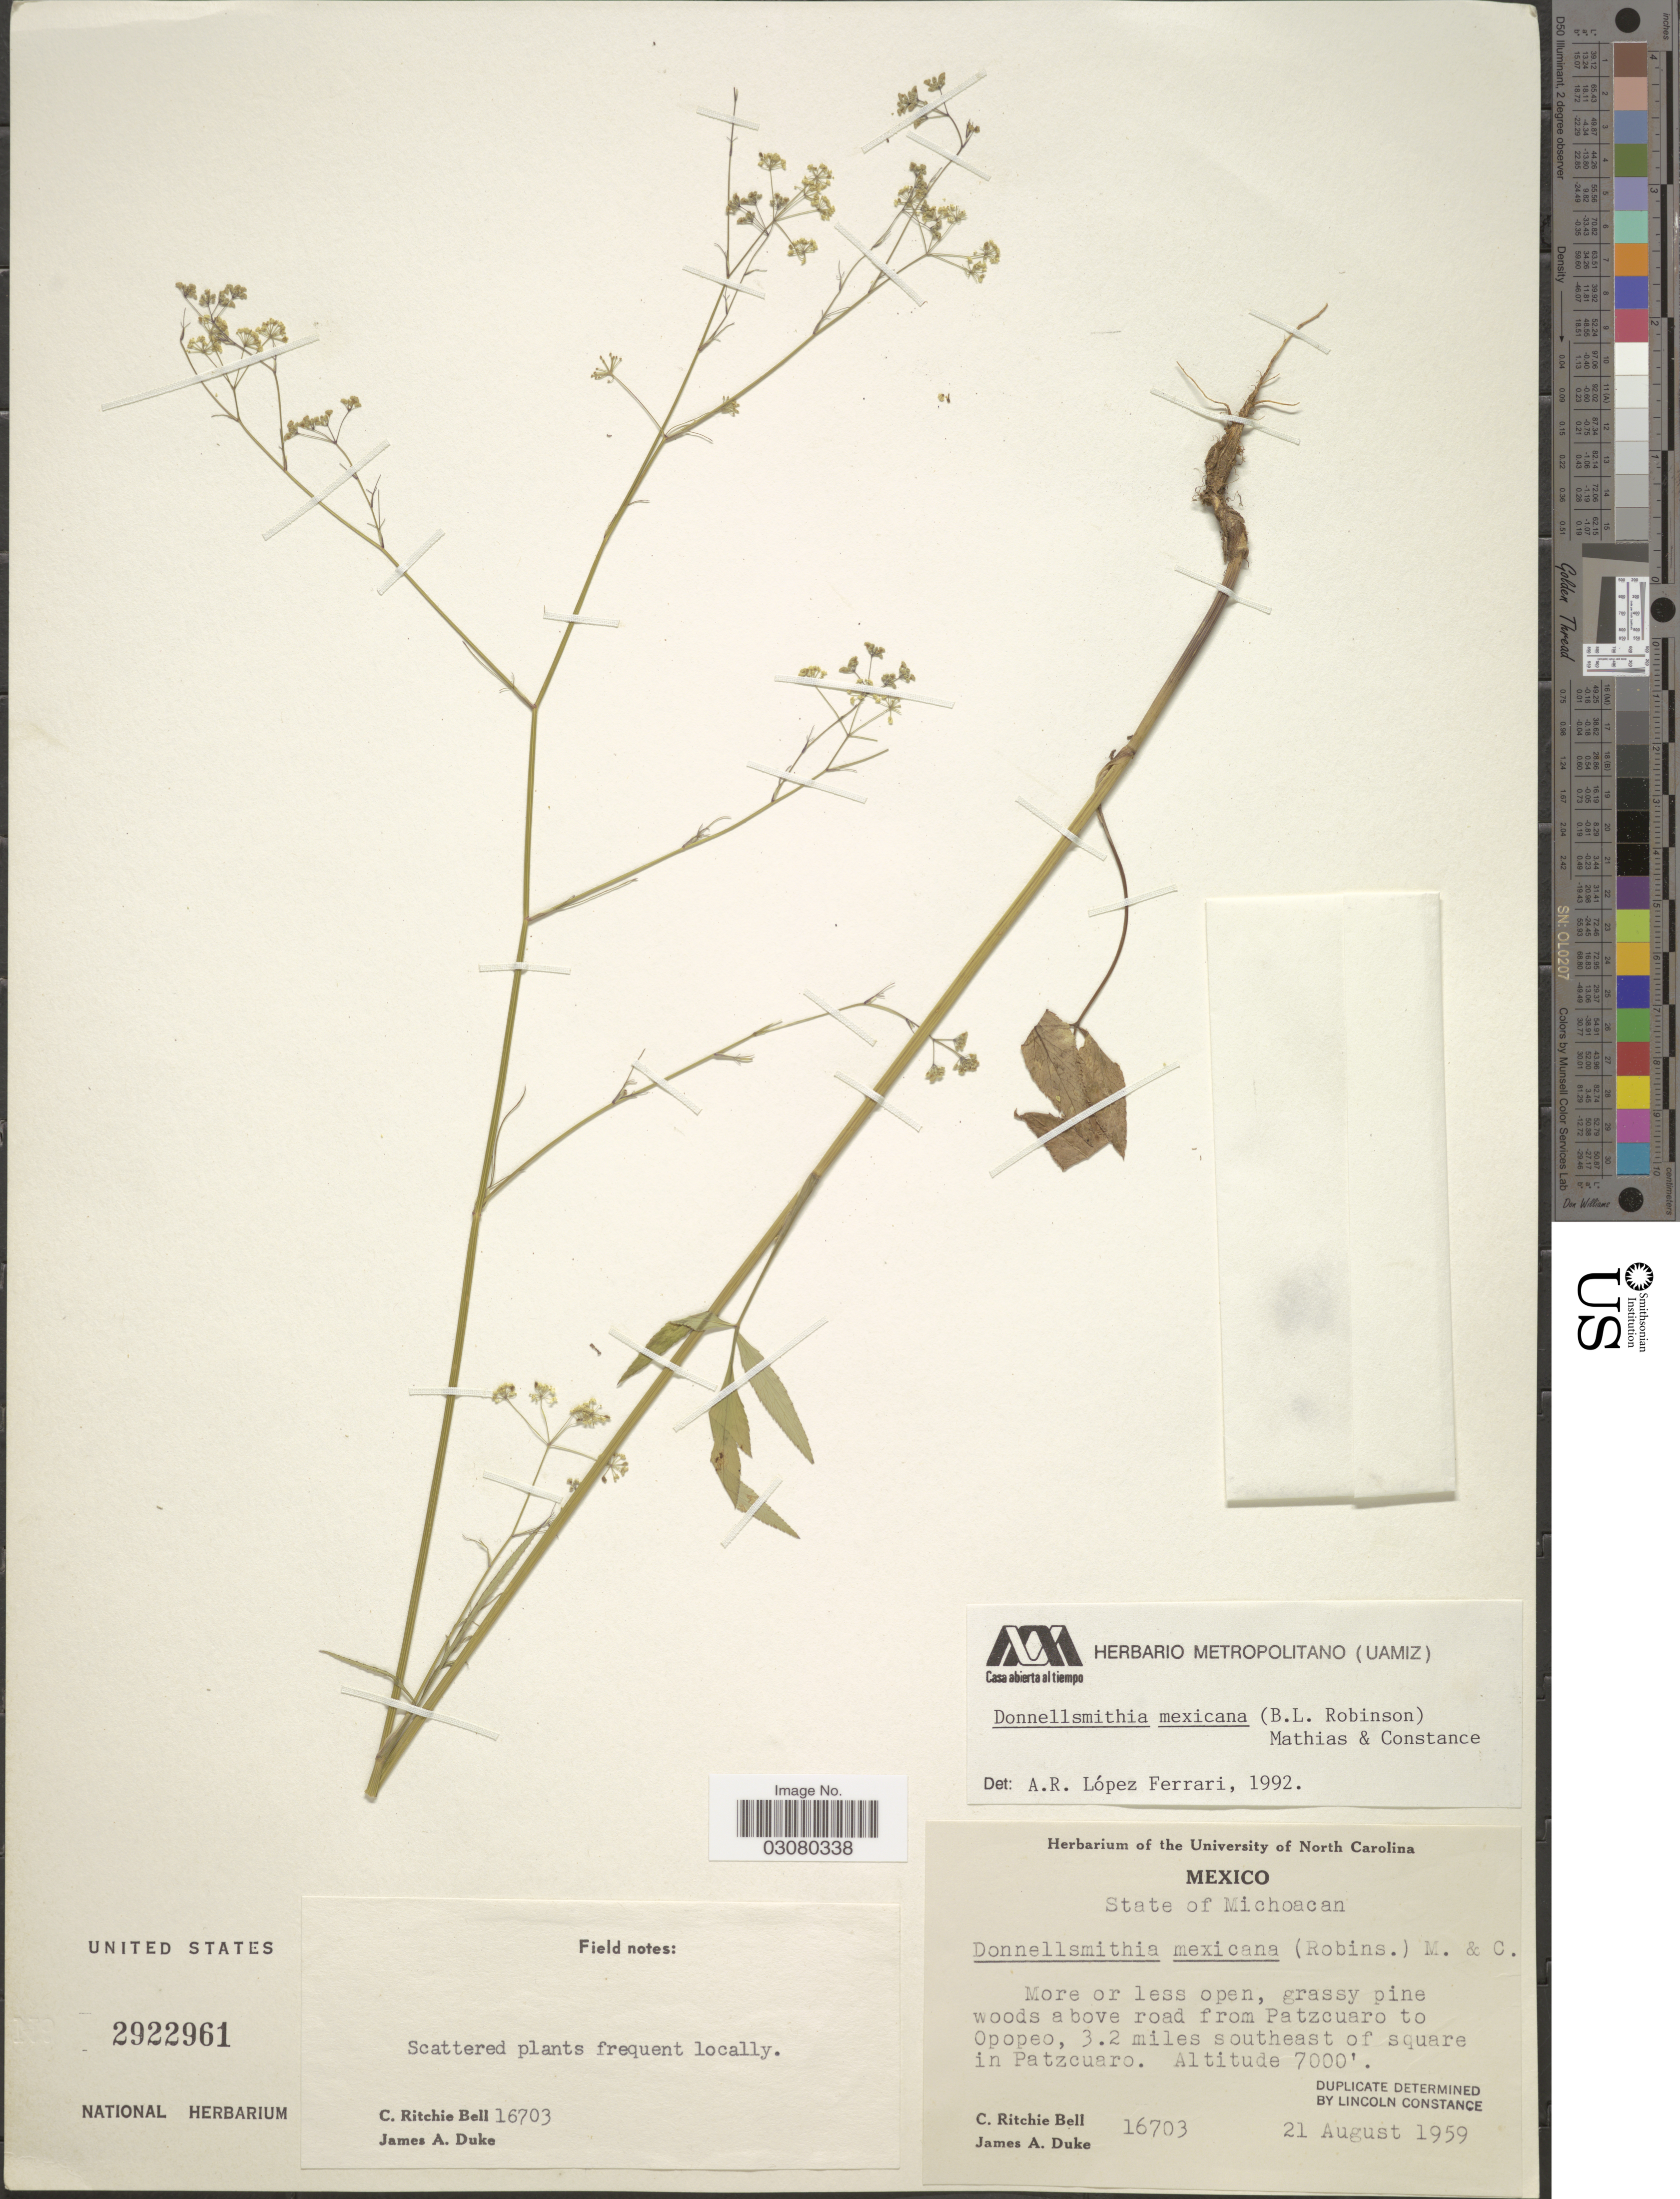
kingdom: Plantae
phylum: Tracheophyta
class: Magnoliopsida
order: Apiales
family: Apiaceae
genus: Donnellsmithia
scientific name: Donnellsmithia mexicana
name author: (B.L. Rob.) Mathias & Constance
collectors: C. R. Bell & J. A. Duke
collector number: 16703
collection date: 1959-08-21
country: Mexico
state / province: Michoacán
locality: Above road from Patzcuaro to Opopeo, 3.2 miles southeast of square in Patzcuaro.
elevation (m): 2134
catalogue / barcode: US 2922961